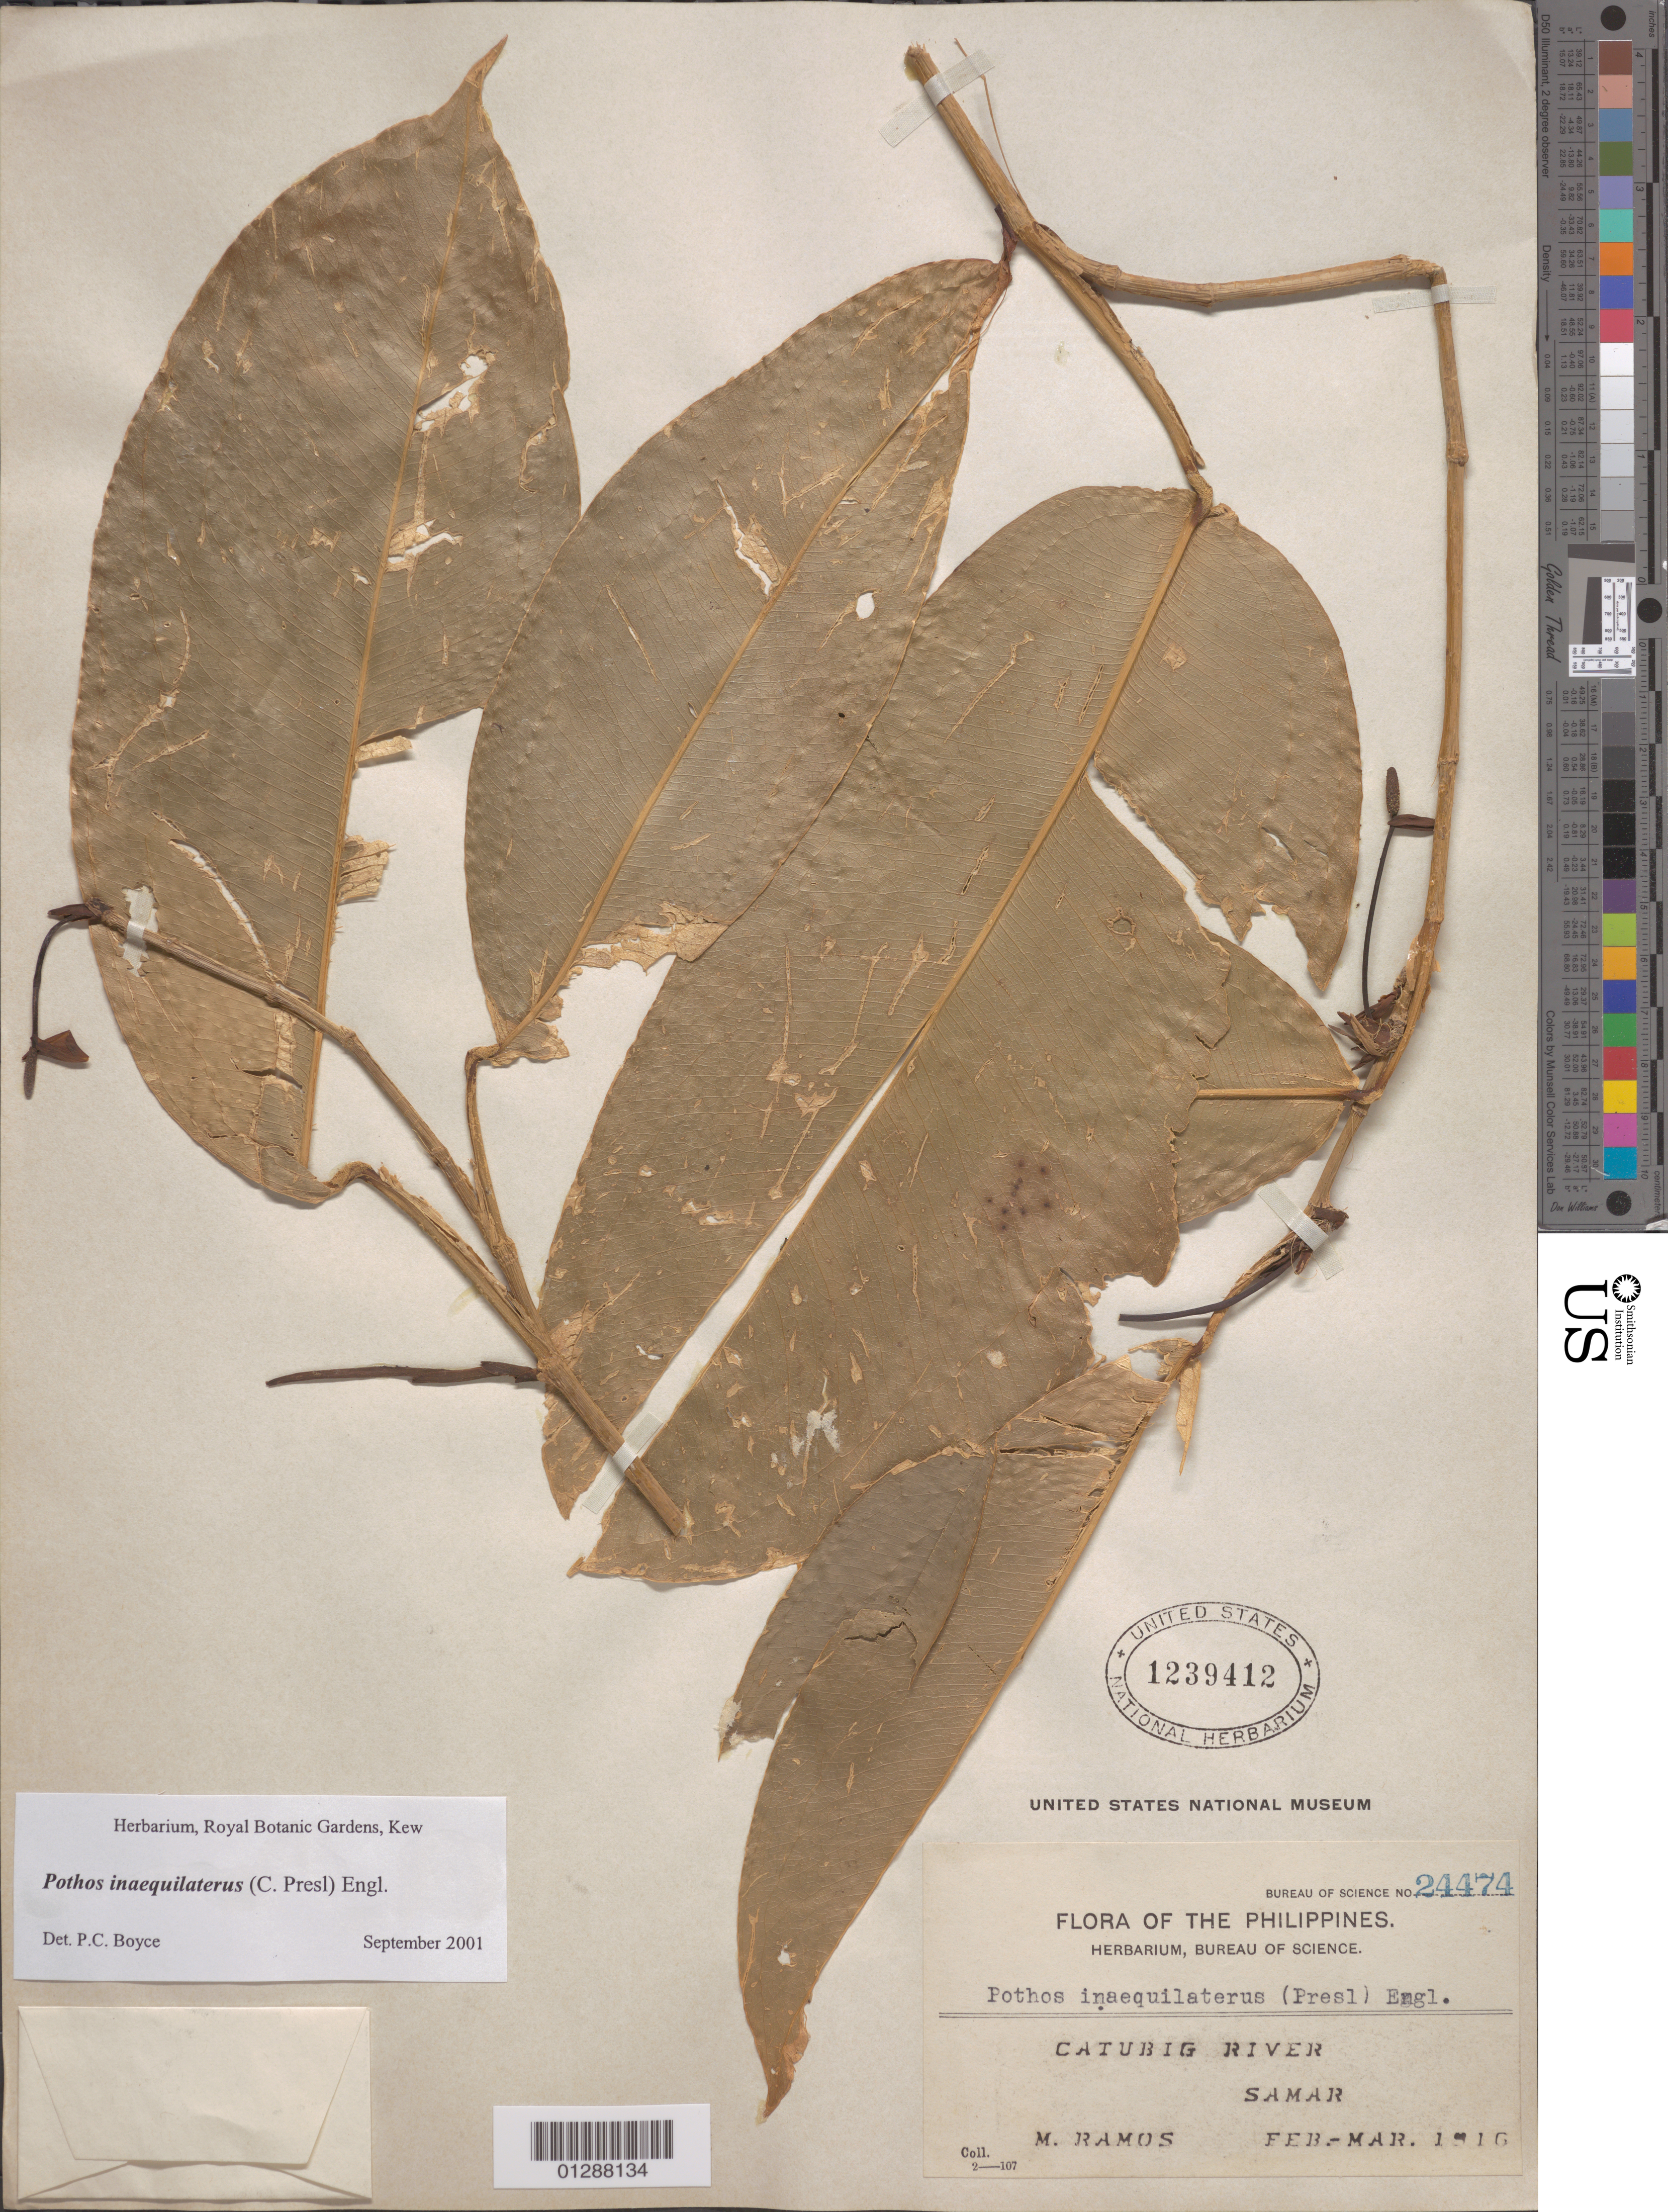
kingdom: Plantae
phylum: Tracheophyta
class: Liliopsida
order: Alismatales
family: Araceae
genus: Pothos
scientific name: Pothos inaequilaterus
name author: Engl.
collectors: M. Ramos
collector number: Bureau of Science 24474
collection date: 1916-02/1916-03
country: Philippines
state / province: Eastern Visayas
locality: Catubig River. Samar.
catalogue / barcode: US 1239412